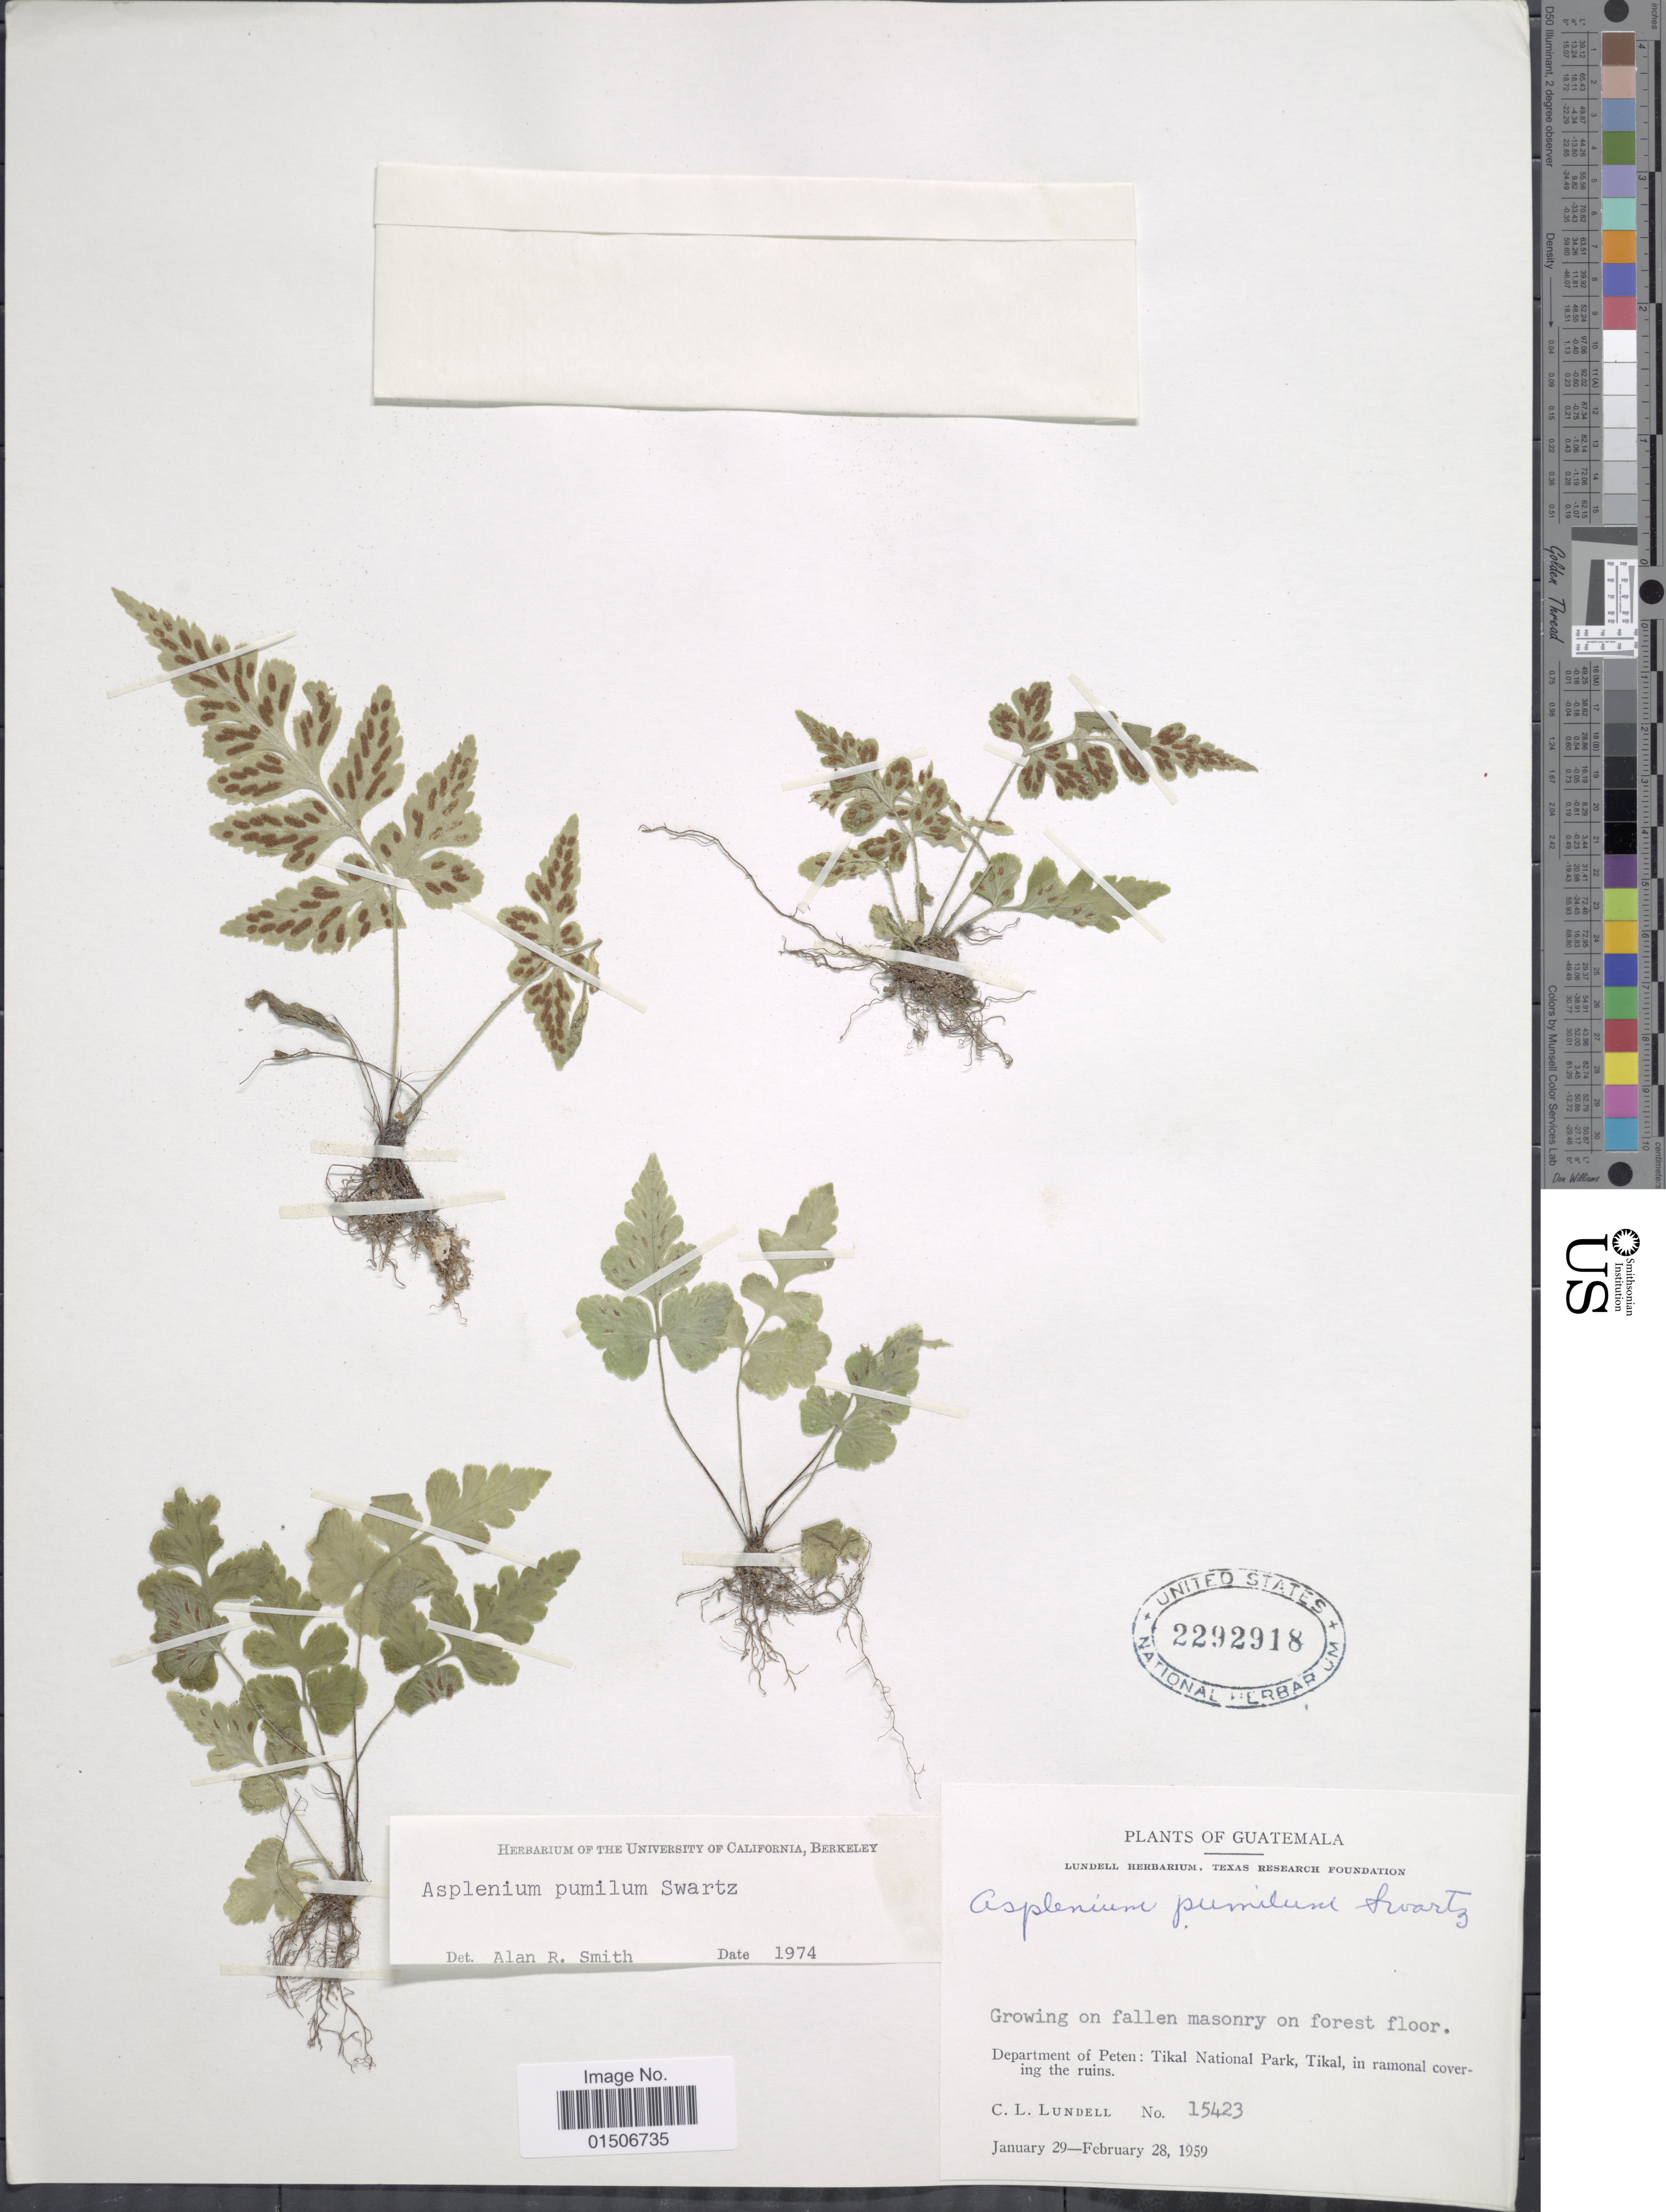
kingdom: Plantae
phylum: Tracheophyta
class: Polypodiopsida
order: Polypodiales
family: Aspleniaceae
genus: Asplenium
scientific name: Asplenium leucothrix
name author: Maxon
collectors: C. L. Lundell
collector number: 15423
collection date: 1959-01-29/1959-02-28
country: Guatemala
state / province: El Petén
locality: Growing on fallen masonry on forest floor, Department of Peten: Tikal National Park, in ramonal covering the ruins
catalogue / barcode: US 2292918